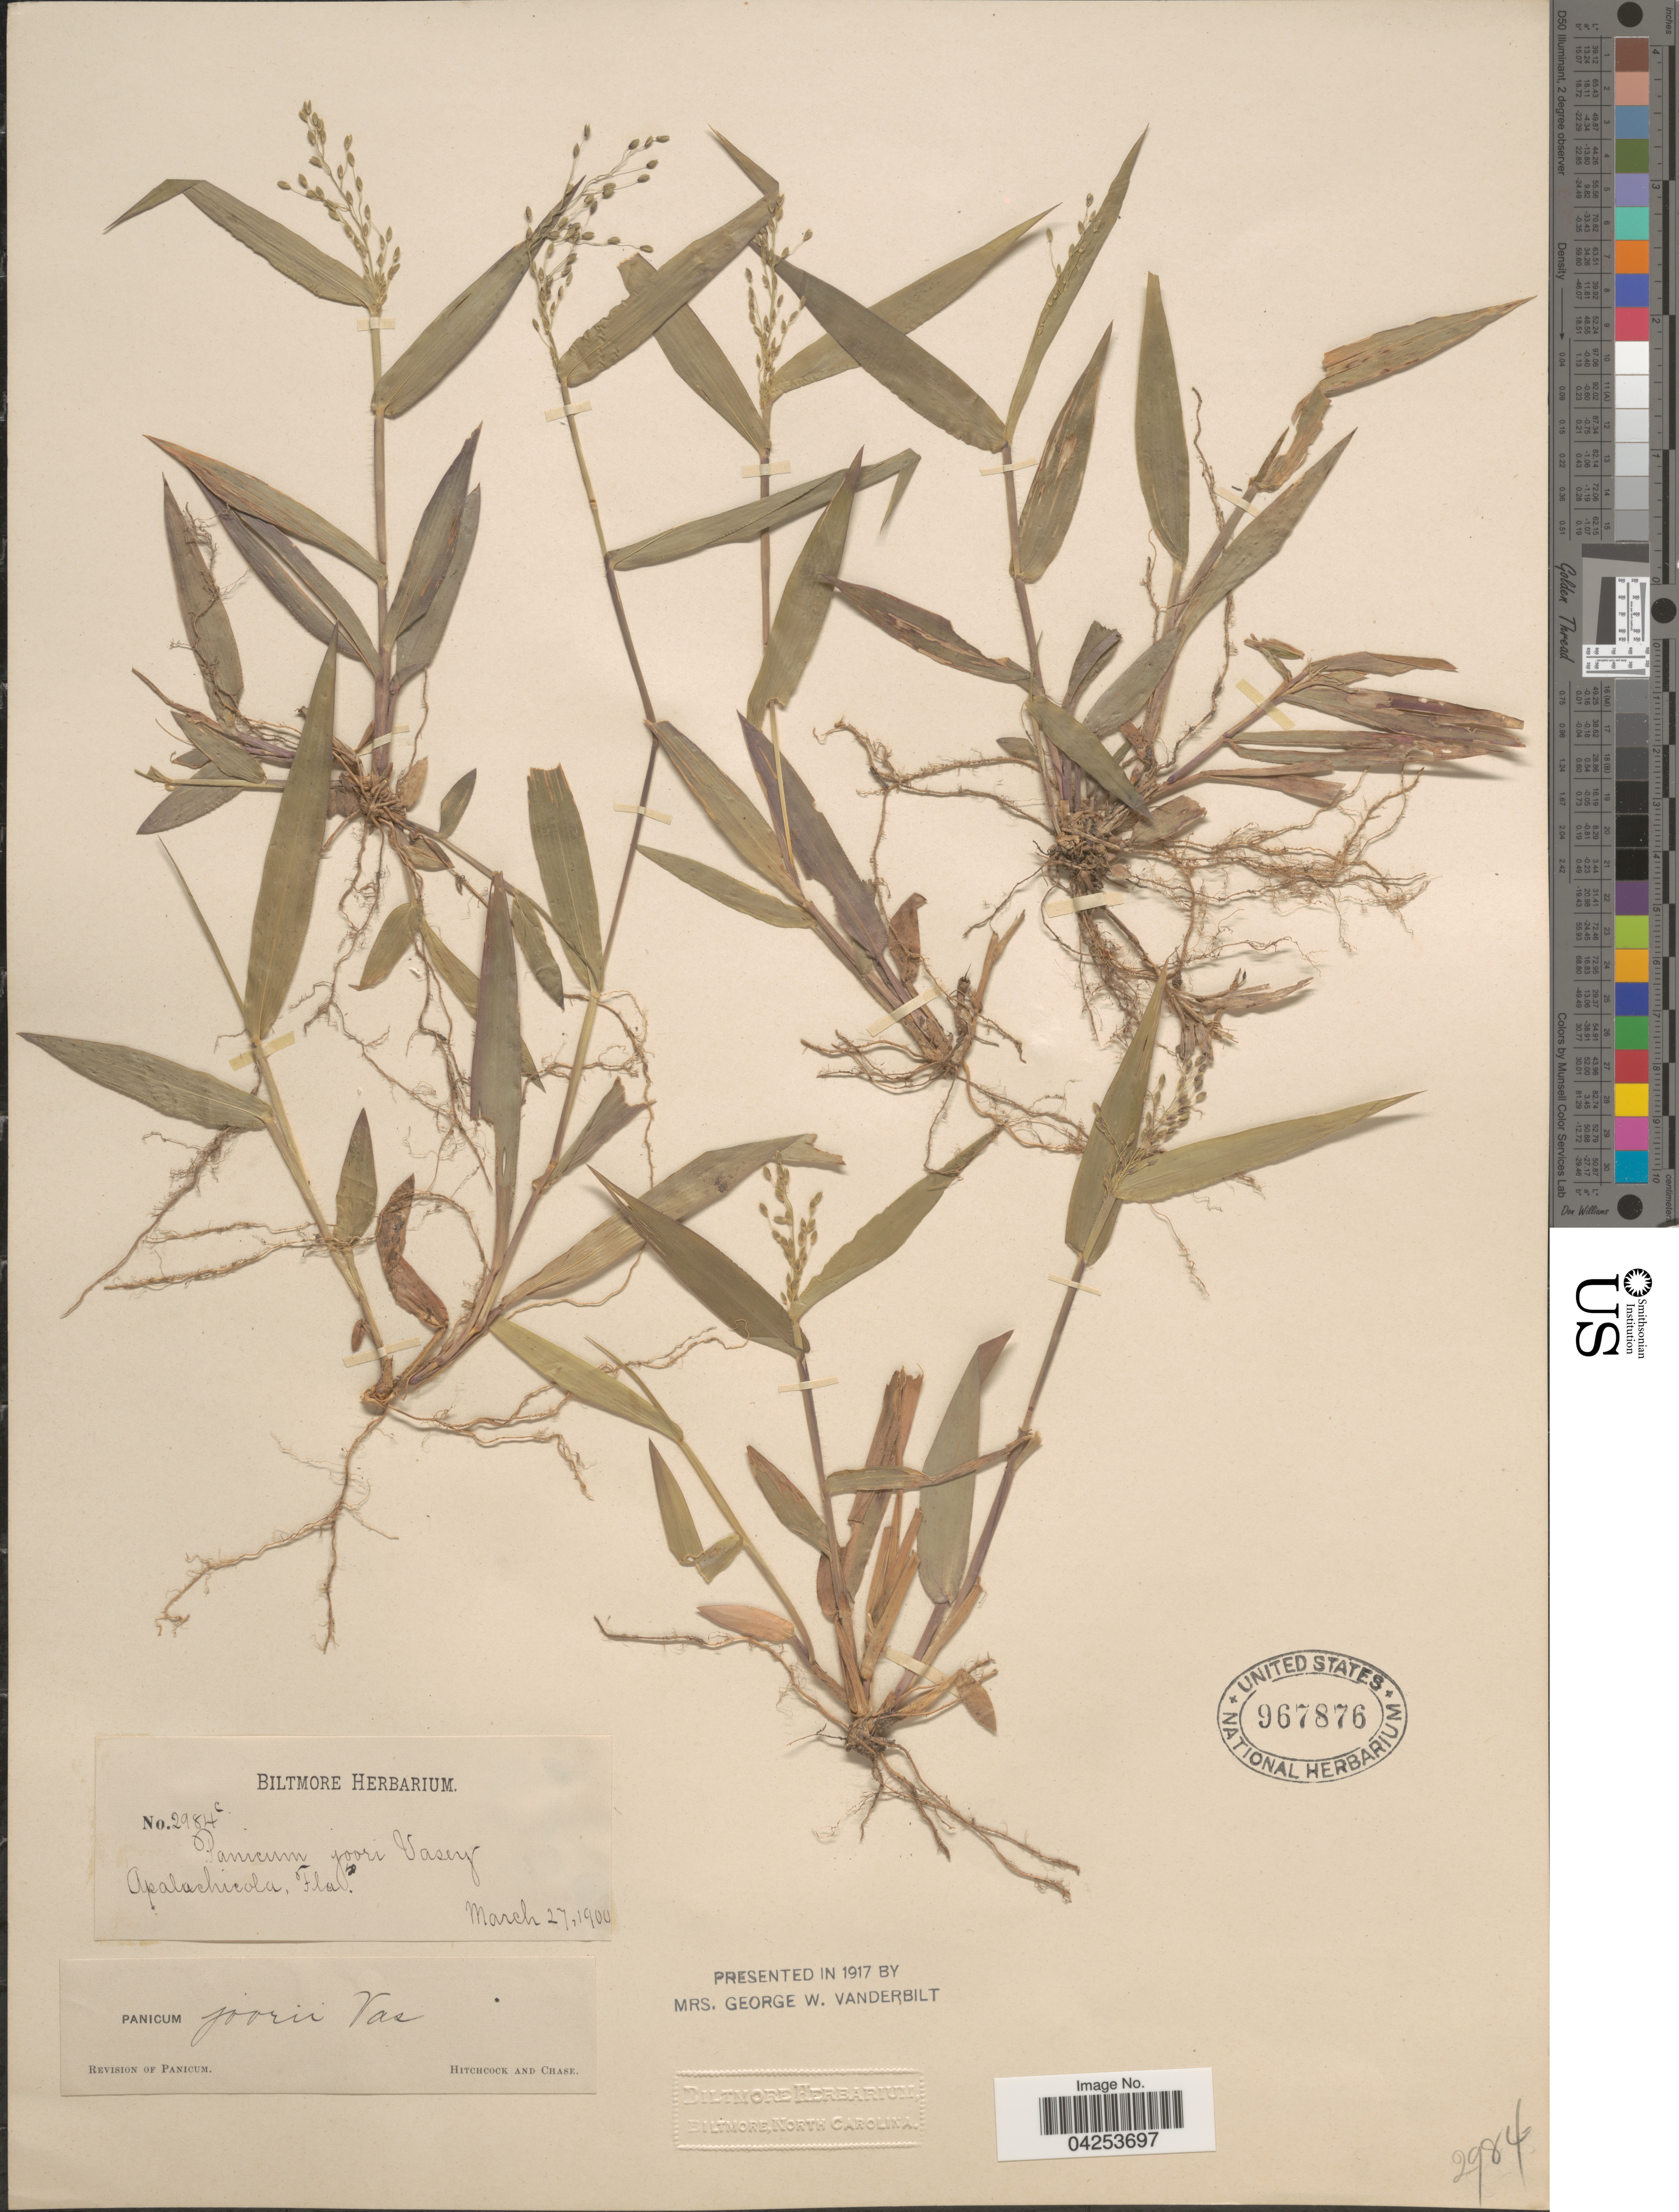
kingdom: Plantae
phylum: Tracheophyta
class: Liliopsida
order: Poales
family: Poaceae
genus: Dichanthelium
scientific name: Dichanthelium commutatum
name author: (Schult.) Gould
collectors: ex herb. Biltmore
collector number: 2984c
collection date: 1900-03-27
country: United States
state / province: Florida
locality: Apalachicola.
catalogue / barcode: US 967876